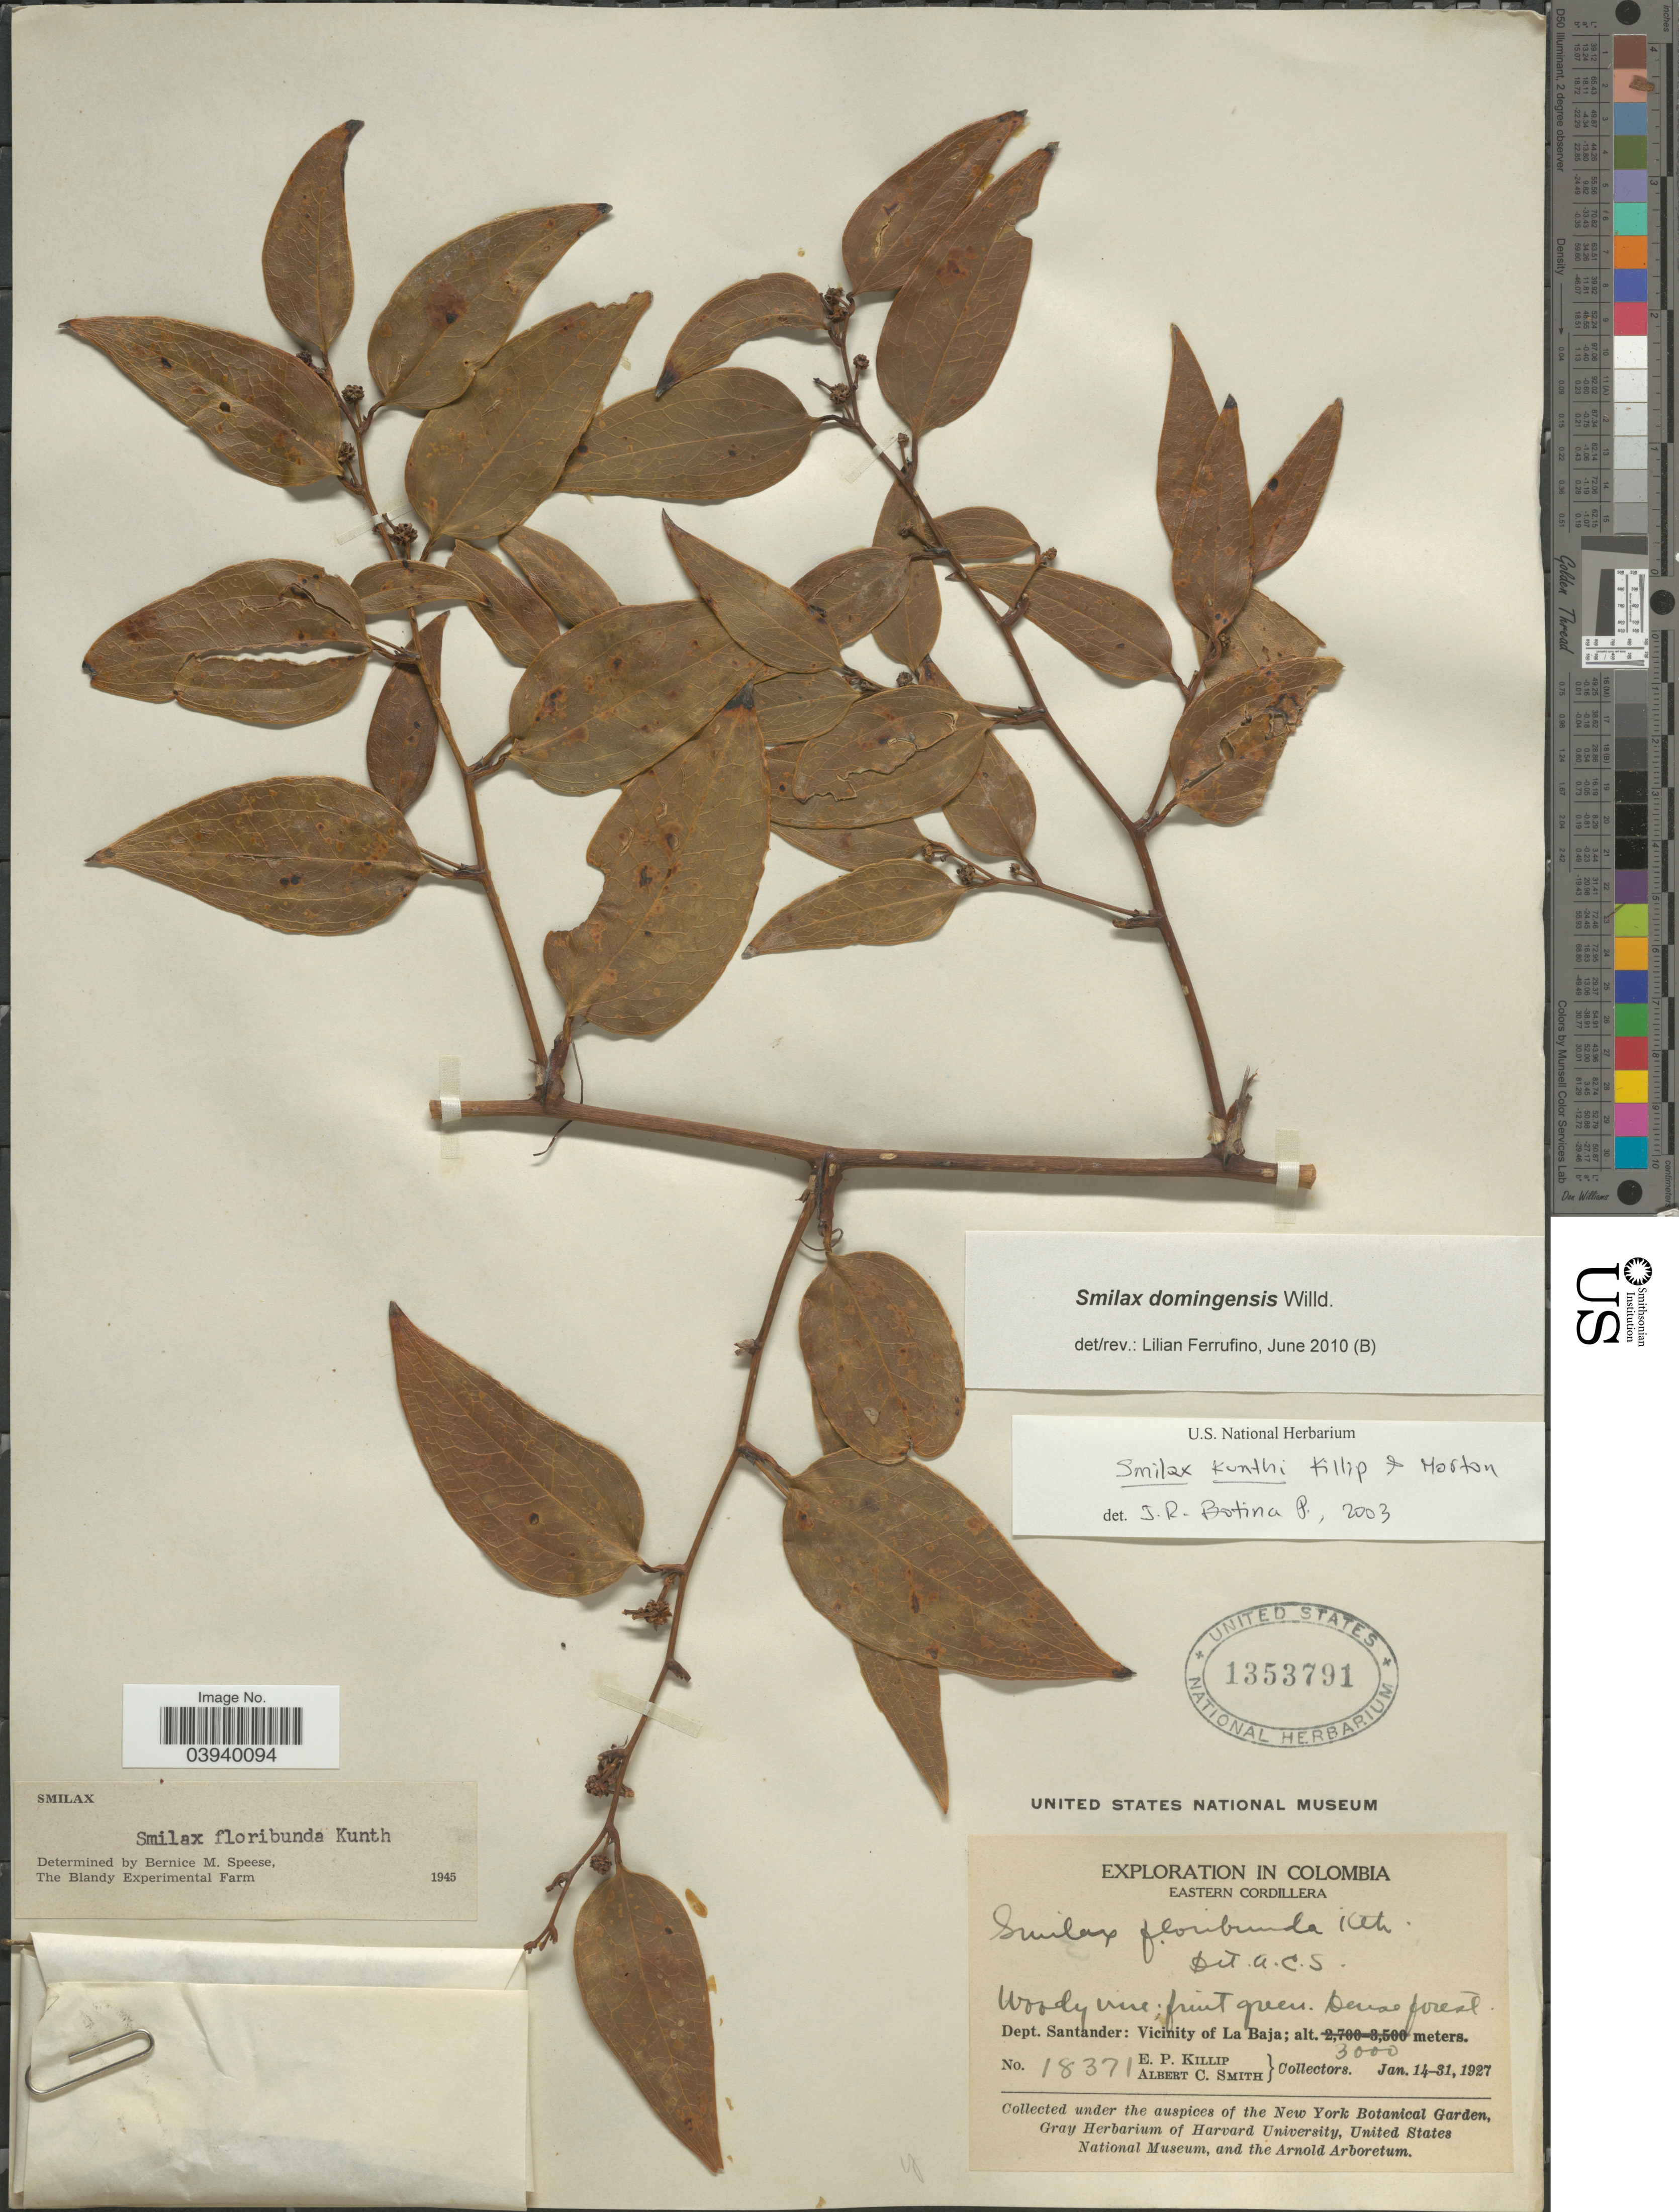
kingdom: Plantae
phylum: Tracheophyta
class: Liliopsida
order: Liliales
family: Smilacaceae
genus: Smilax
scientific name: Smilax domingensis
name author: Willd.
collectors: E. P. Killip & A. C. Smith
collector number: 18371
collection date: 1927-01-14/1927-01-31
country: Colombia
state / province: Santander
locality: Eastern Cordillera. Dept. Santander: Vicinity of La Baja.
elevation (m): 3000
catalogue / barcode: US 1353791